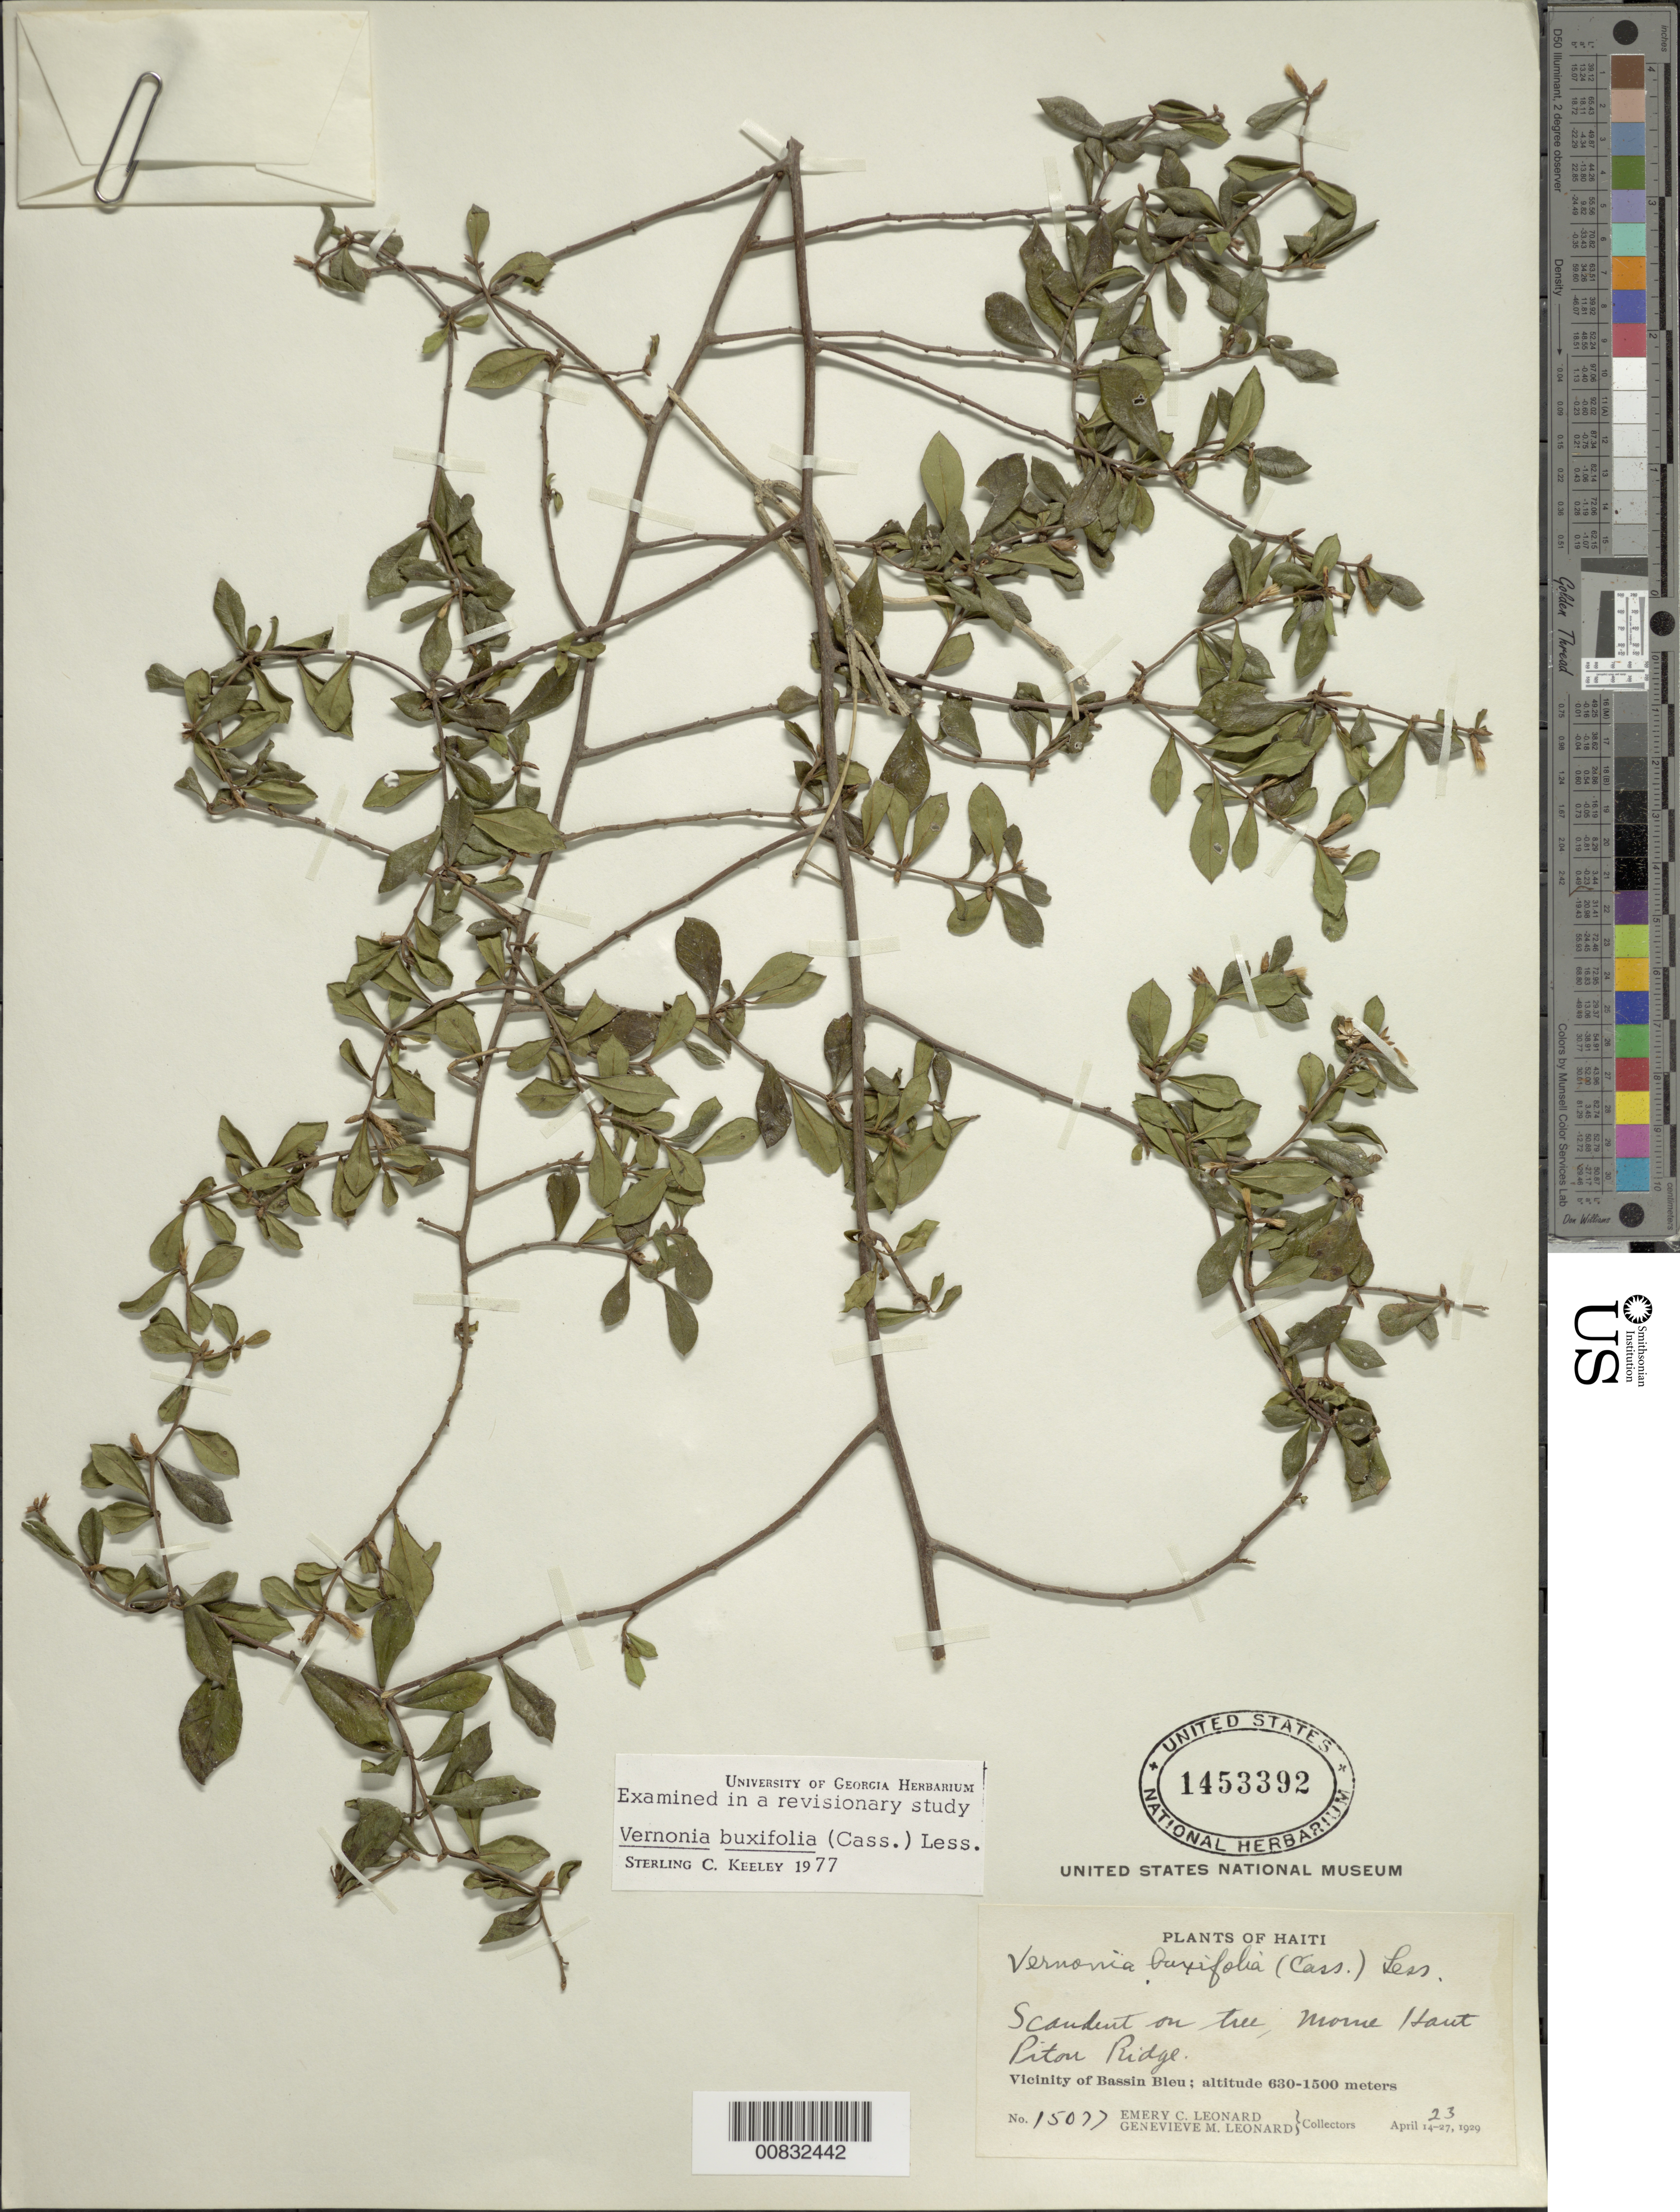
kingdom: Plantae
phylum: Tracheophyta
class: Magnoliopsida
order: Asterales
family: Asteraceae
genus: Vernonanthura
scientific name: Vernonanthura buxifolia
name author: (Less.) H. Rob.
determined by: Keeley, S. C.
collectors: E. C. Leonard & G. M. Leonard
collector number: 15077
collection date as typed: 23 Apr 1929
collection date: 1929-04-23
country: Haiti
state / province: Nord-Ouest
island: Hispaniola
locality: Vicinity of Bassin Bleu, Morne Haut Piton Ridge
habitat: On tree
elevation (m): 630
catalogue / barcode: US 1453392